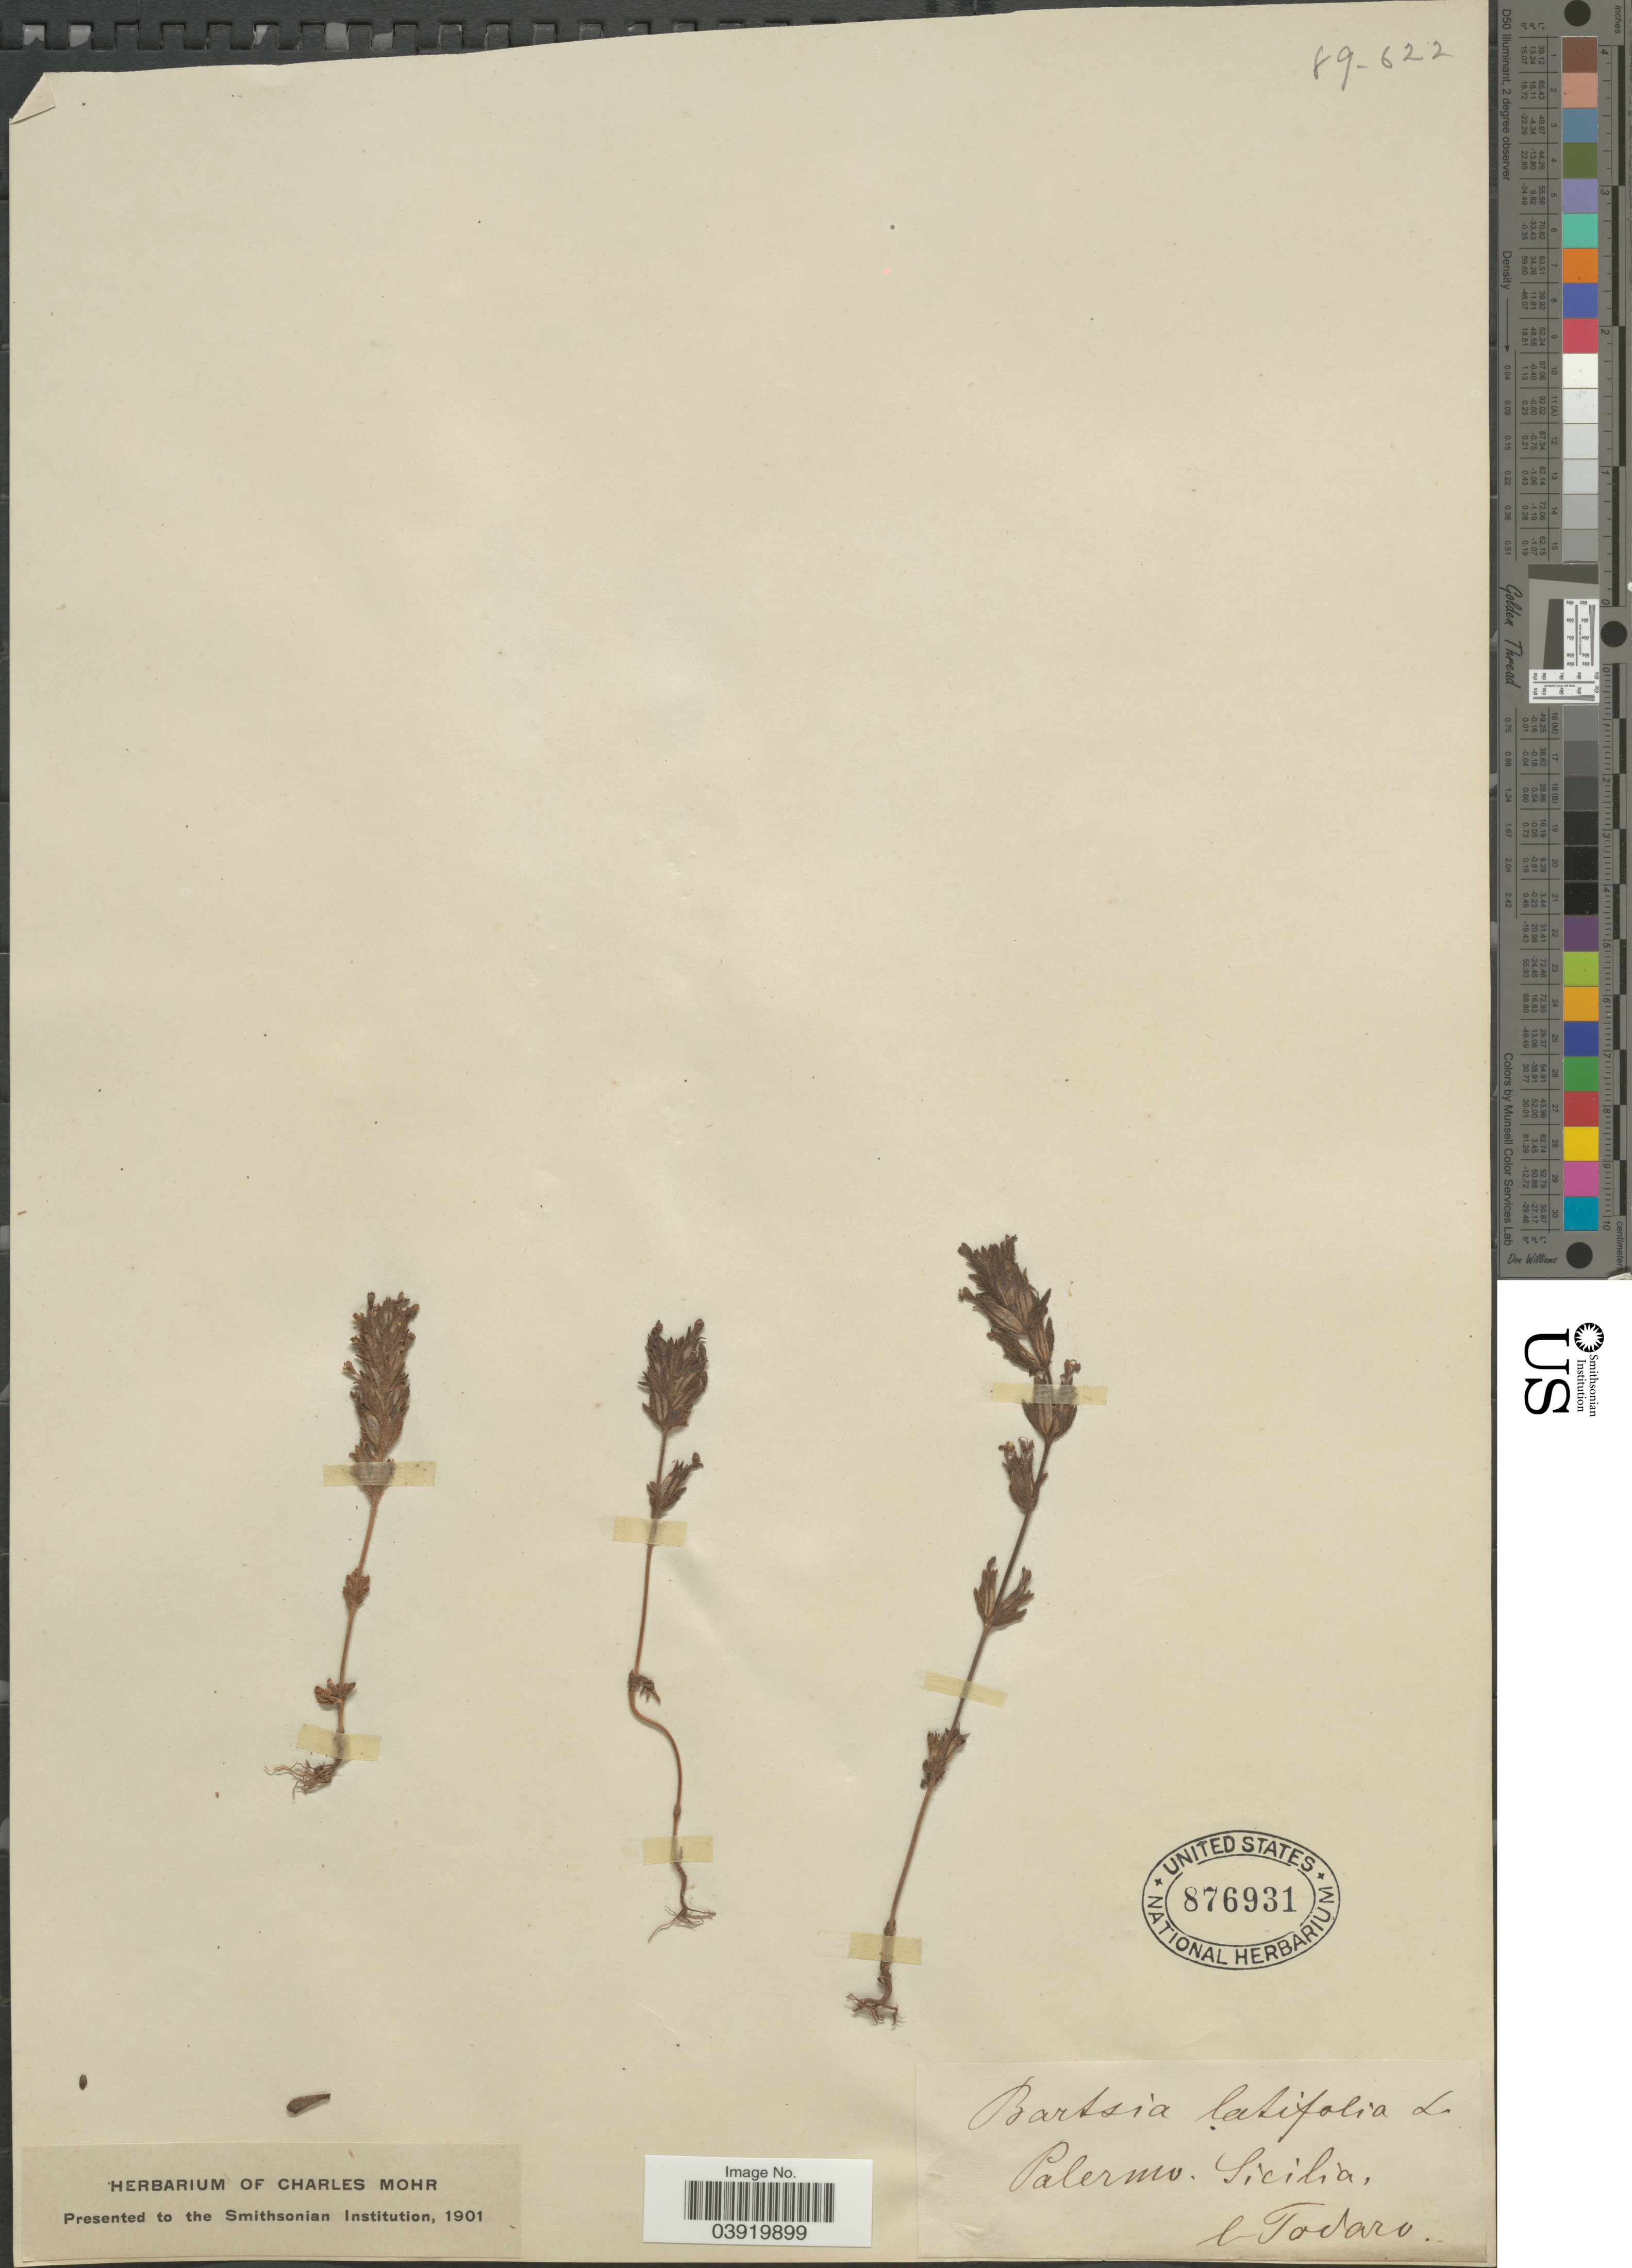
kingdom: Plantae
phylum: Tracheophyta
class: Magnoliopsida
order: Lamiales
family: Orobanchaceae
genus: Parentucellia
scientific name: Parentucellia latifolia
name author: (L.) Caruel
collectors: Todaro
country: Italy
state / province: Siciliana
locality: Palermo. Sicilia.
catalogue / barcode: US 876931